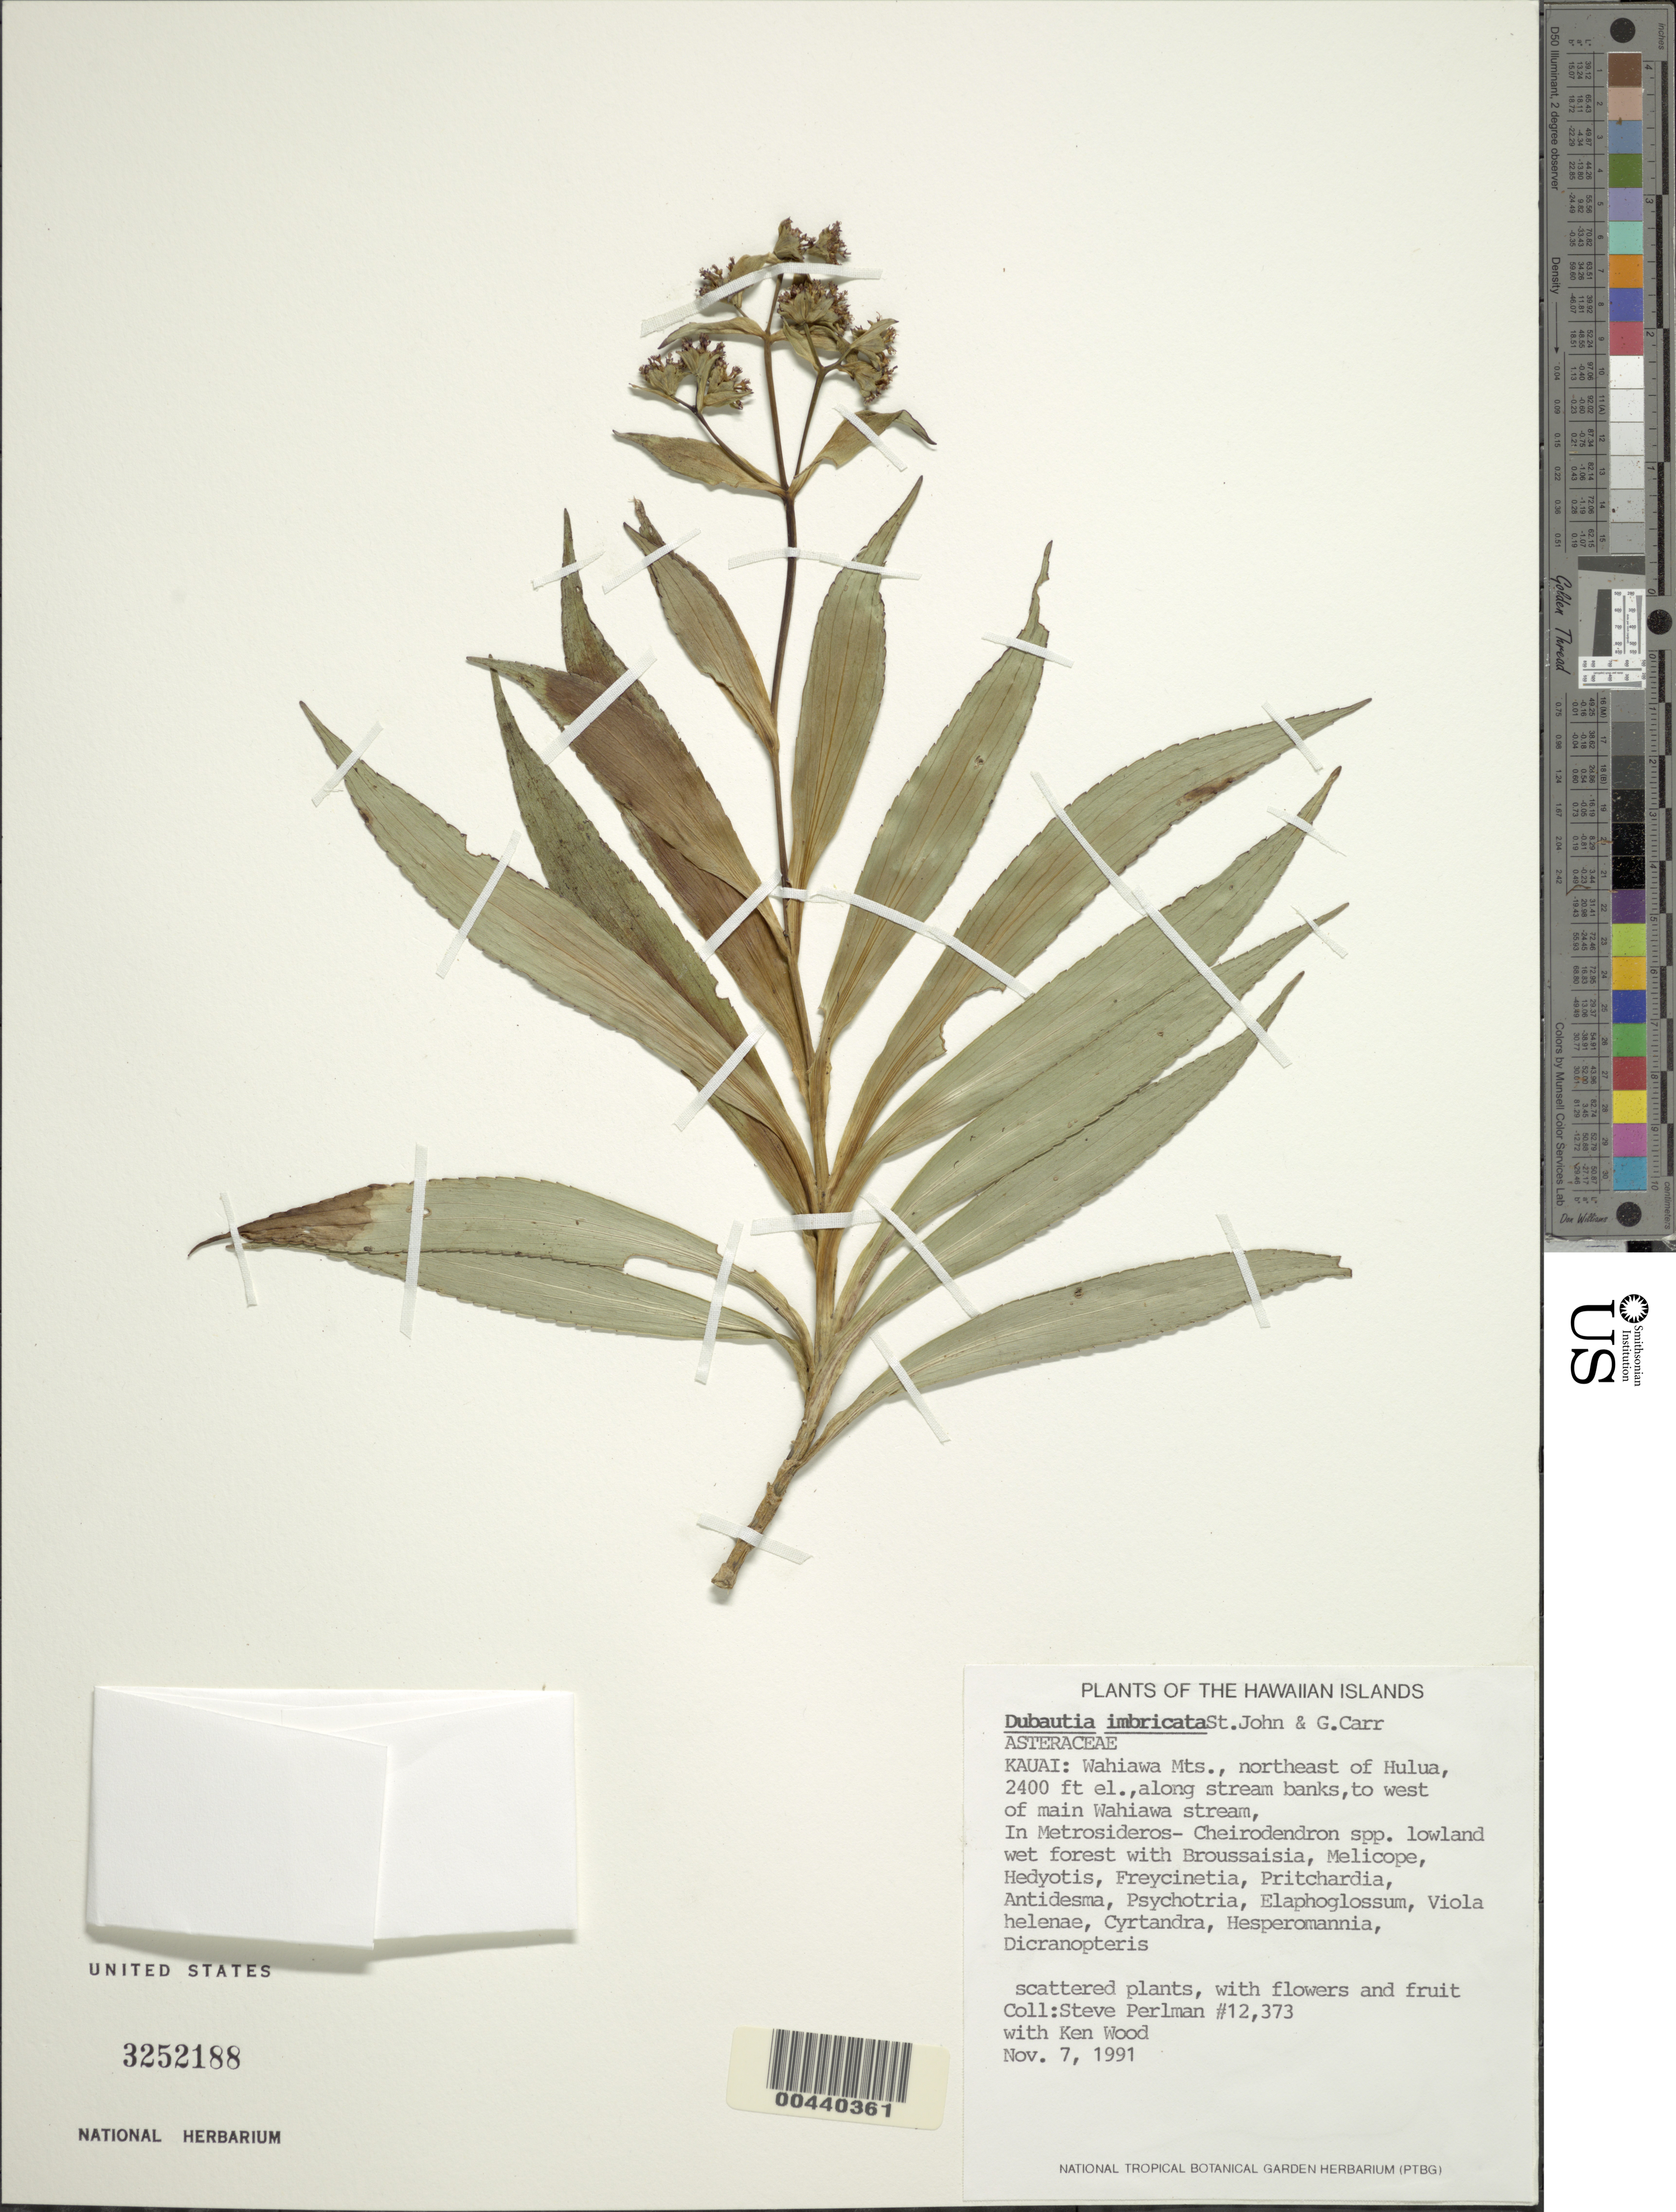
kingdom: Plantae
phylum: Tracheophyta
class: Magnoliopsida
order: Asterales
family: Asteraceae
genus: Dubautia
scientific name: Dubautia imbricata subsp. imbricata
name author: H. St. John & G.D. Carr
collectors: S. P. Perlman & K. Wood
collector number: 12373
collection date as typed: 7 Nov 1991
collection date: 1991-11-07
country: United States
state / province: Hawaii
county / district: Kauai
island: Kaua'i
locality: Wahiawa Mts., NE of Hulua, along stream banks, to W of main Wahiawa stream.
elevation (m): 732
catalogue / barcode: US 3252188